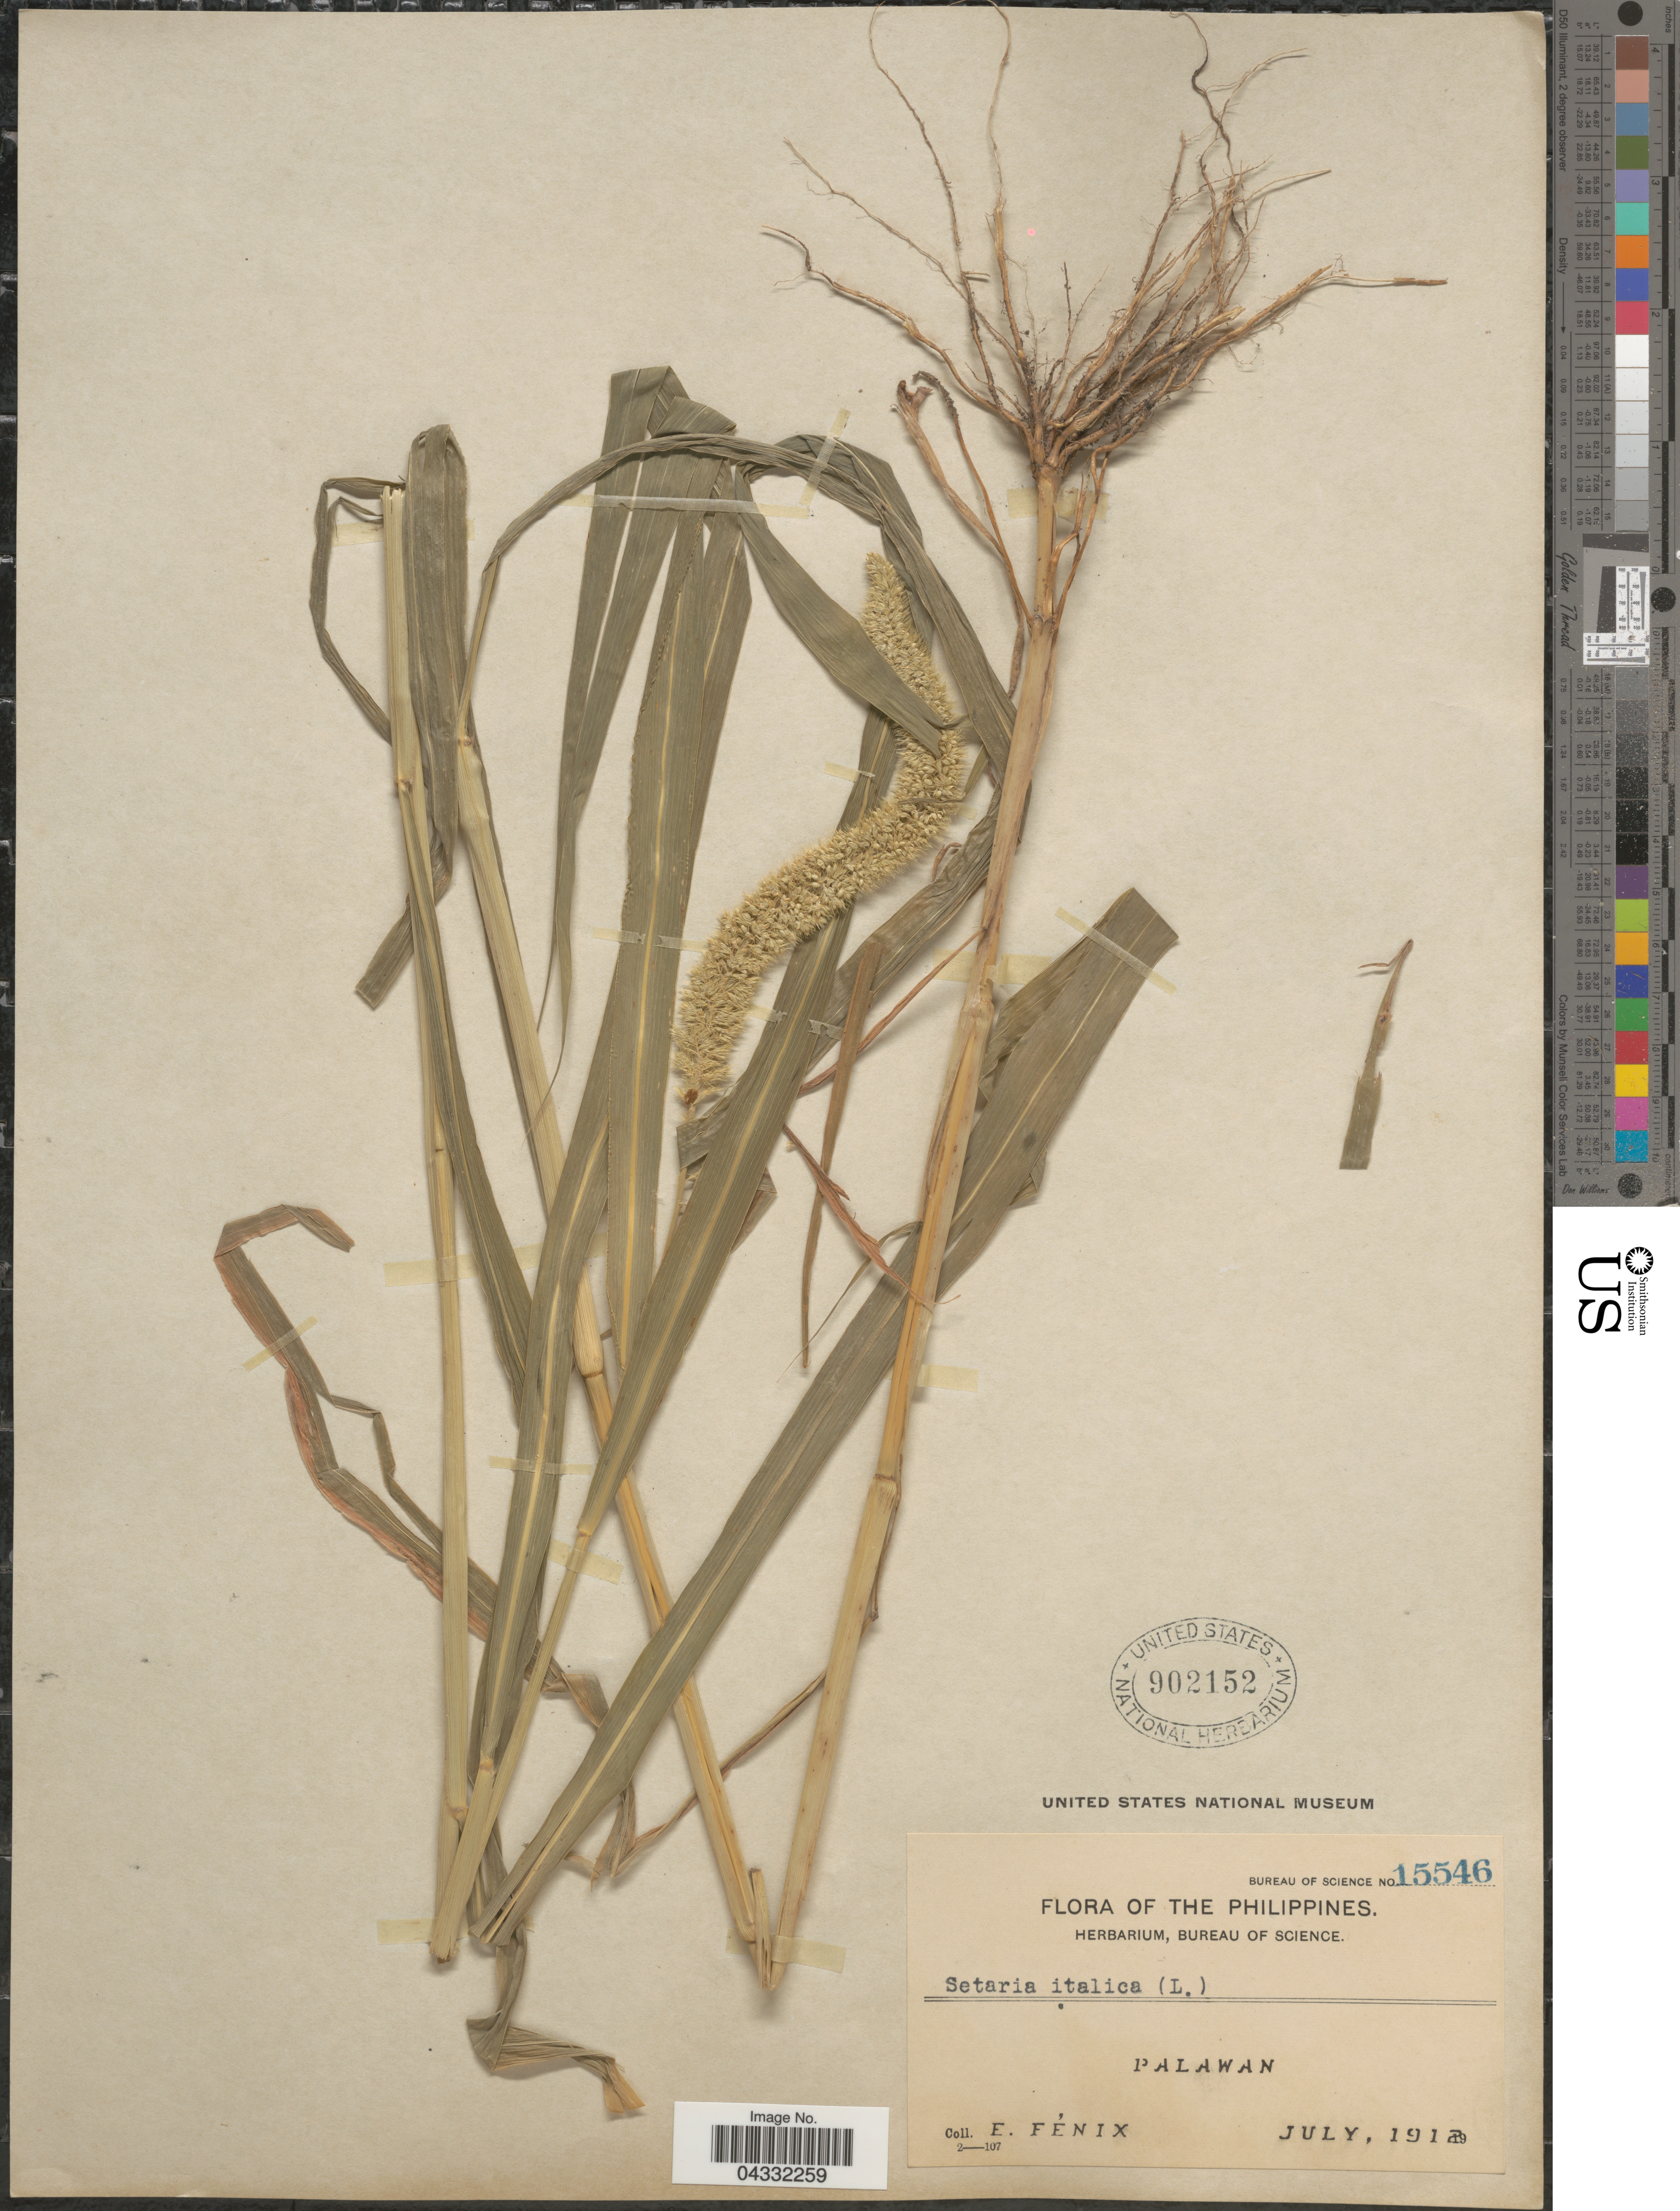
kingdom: Plantae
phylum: Tracheophyta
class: Liliopsida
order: Poales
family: Poaceae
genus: Setaria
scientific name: Setaria italica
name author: (L.) P. Beauv.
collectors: E. Fénix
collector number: Bureau of Science 15546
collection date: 1912-07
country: Philippines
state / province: Mimaropa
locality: Palawan.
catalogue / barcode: US 902152